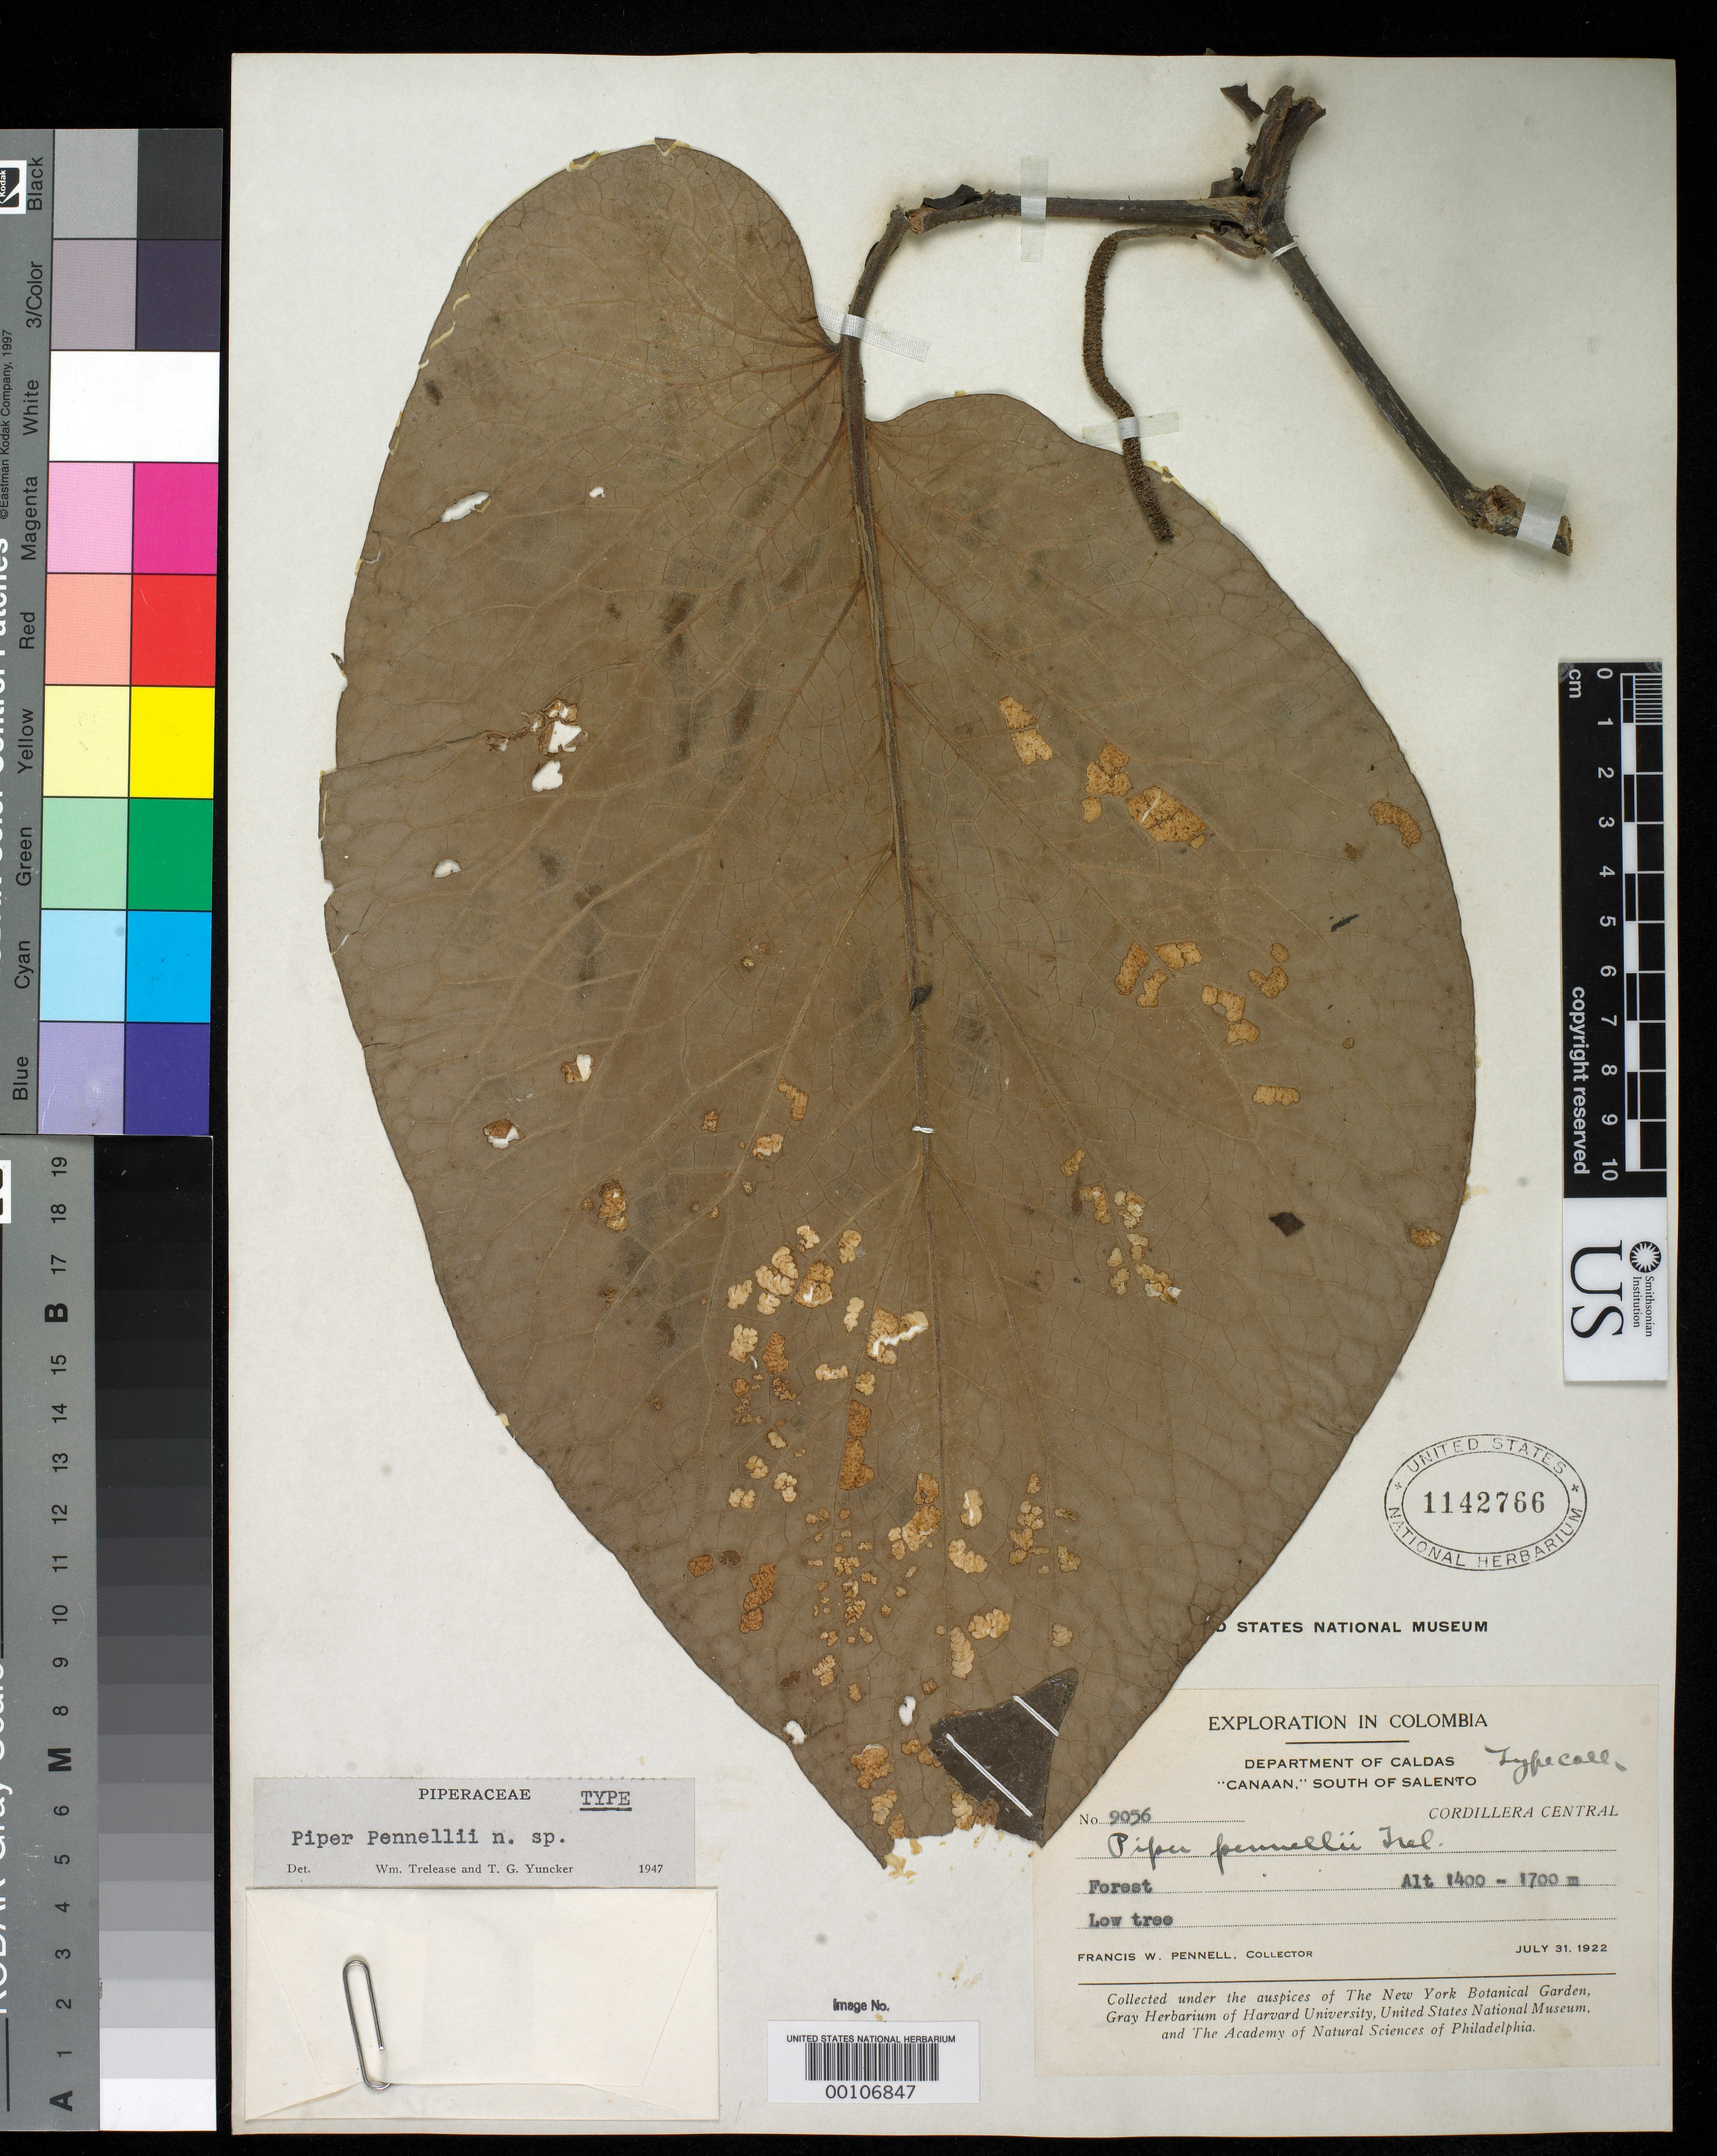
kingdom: Plantae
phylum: Tracheophyta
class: Magnoliopsida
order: Piperales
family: Piperaceae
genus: Piper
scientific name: Piper pennellii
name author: Trel. & Yunck.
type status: Holotype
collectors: F. W. Pennell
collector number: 9056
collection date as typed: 21 Jul 1922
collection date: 1922-07-21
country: Colombia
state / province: Caldas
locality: S of Salento.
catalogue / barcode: US 1142766